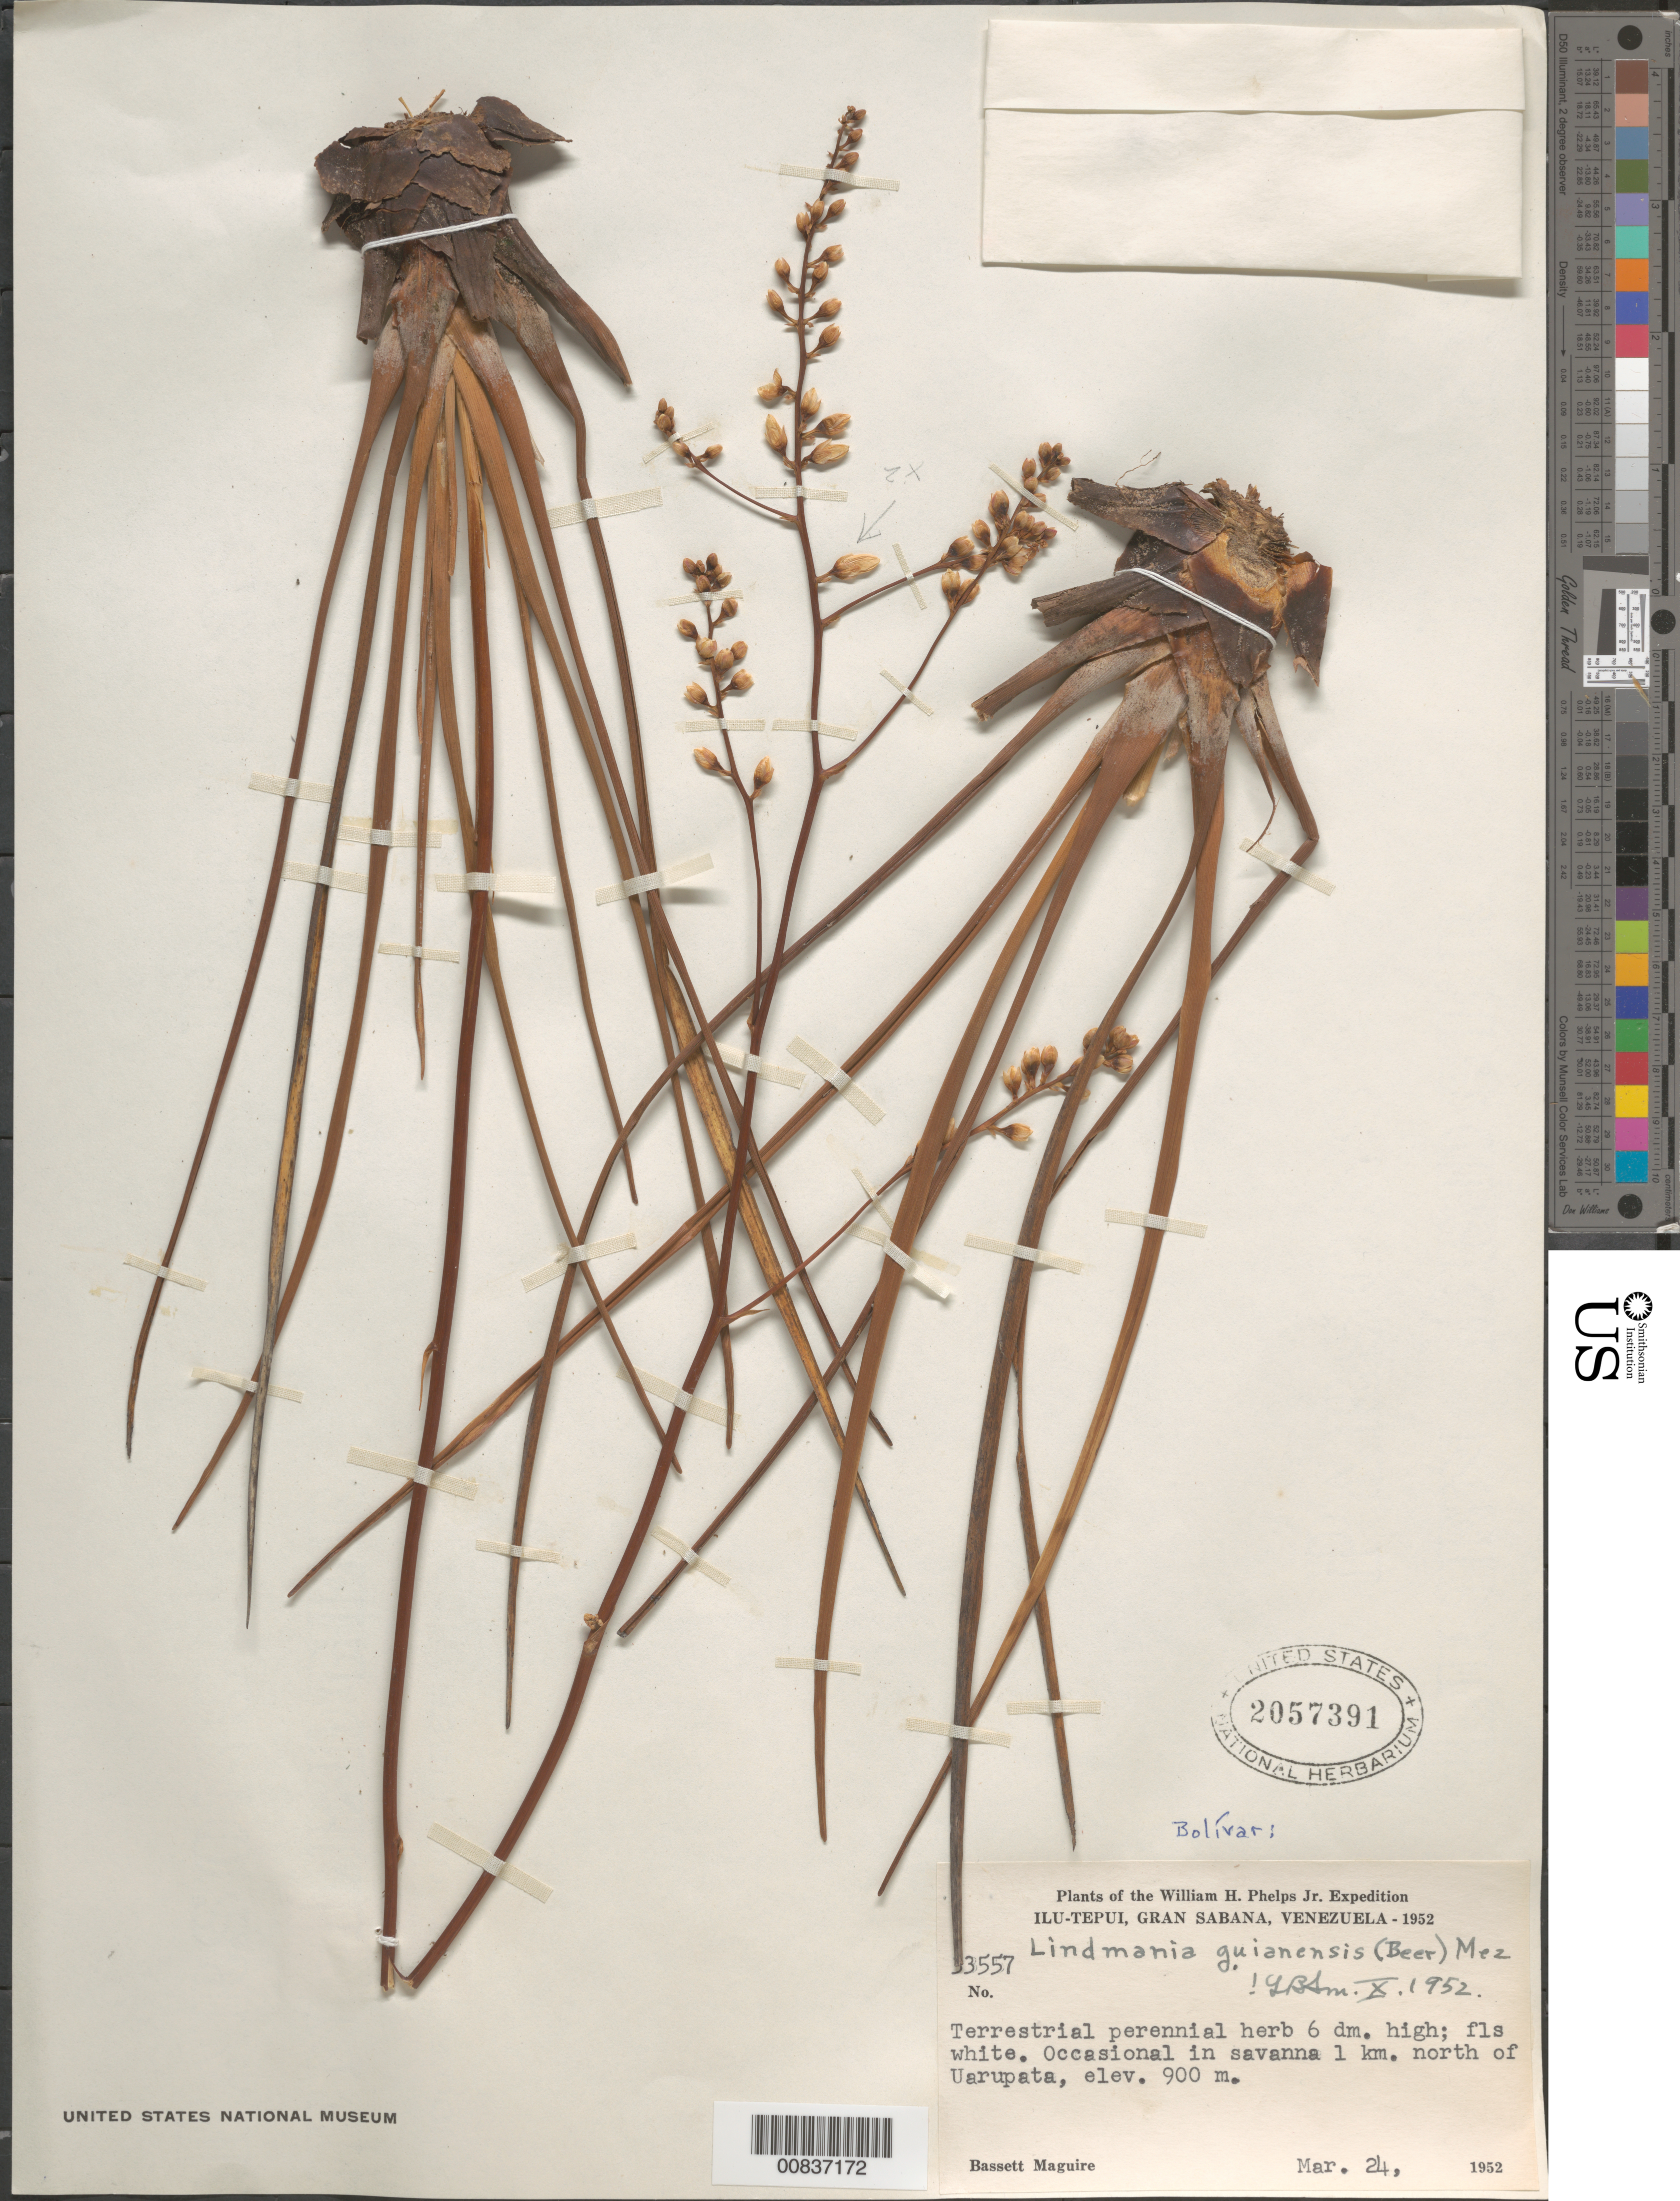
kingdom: Plantae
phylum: Tracheophyta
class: Liliopsida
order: Poales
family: Bromeliaceae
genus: Lindmania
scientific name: Lindmania guianensis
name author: (Beer) Mez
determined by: Smith, Lyman B., (US), NMNH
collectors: B. Maguire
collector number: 33557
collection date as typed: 24-Mar-52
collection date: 1952-03-24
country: Venezuela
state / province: Bolívar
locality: Gran Sabana, Ilu-tepuí, 1 km N of Uarupata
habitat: Savanna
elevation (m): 900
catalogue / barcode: US 2057391